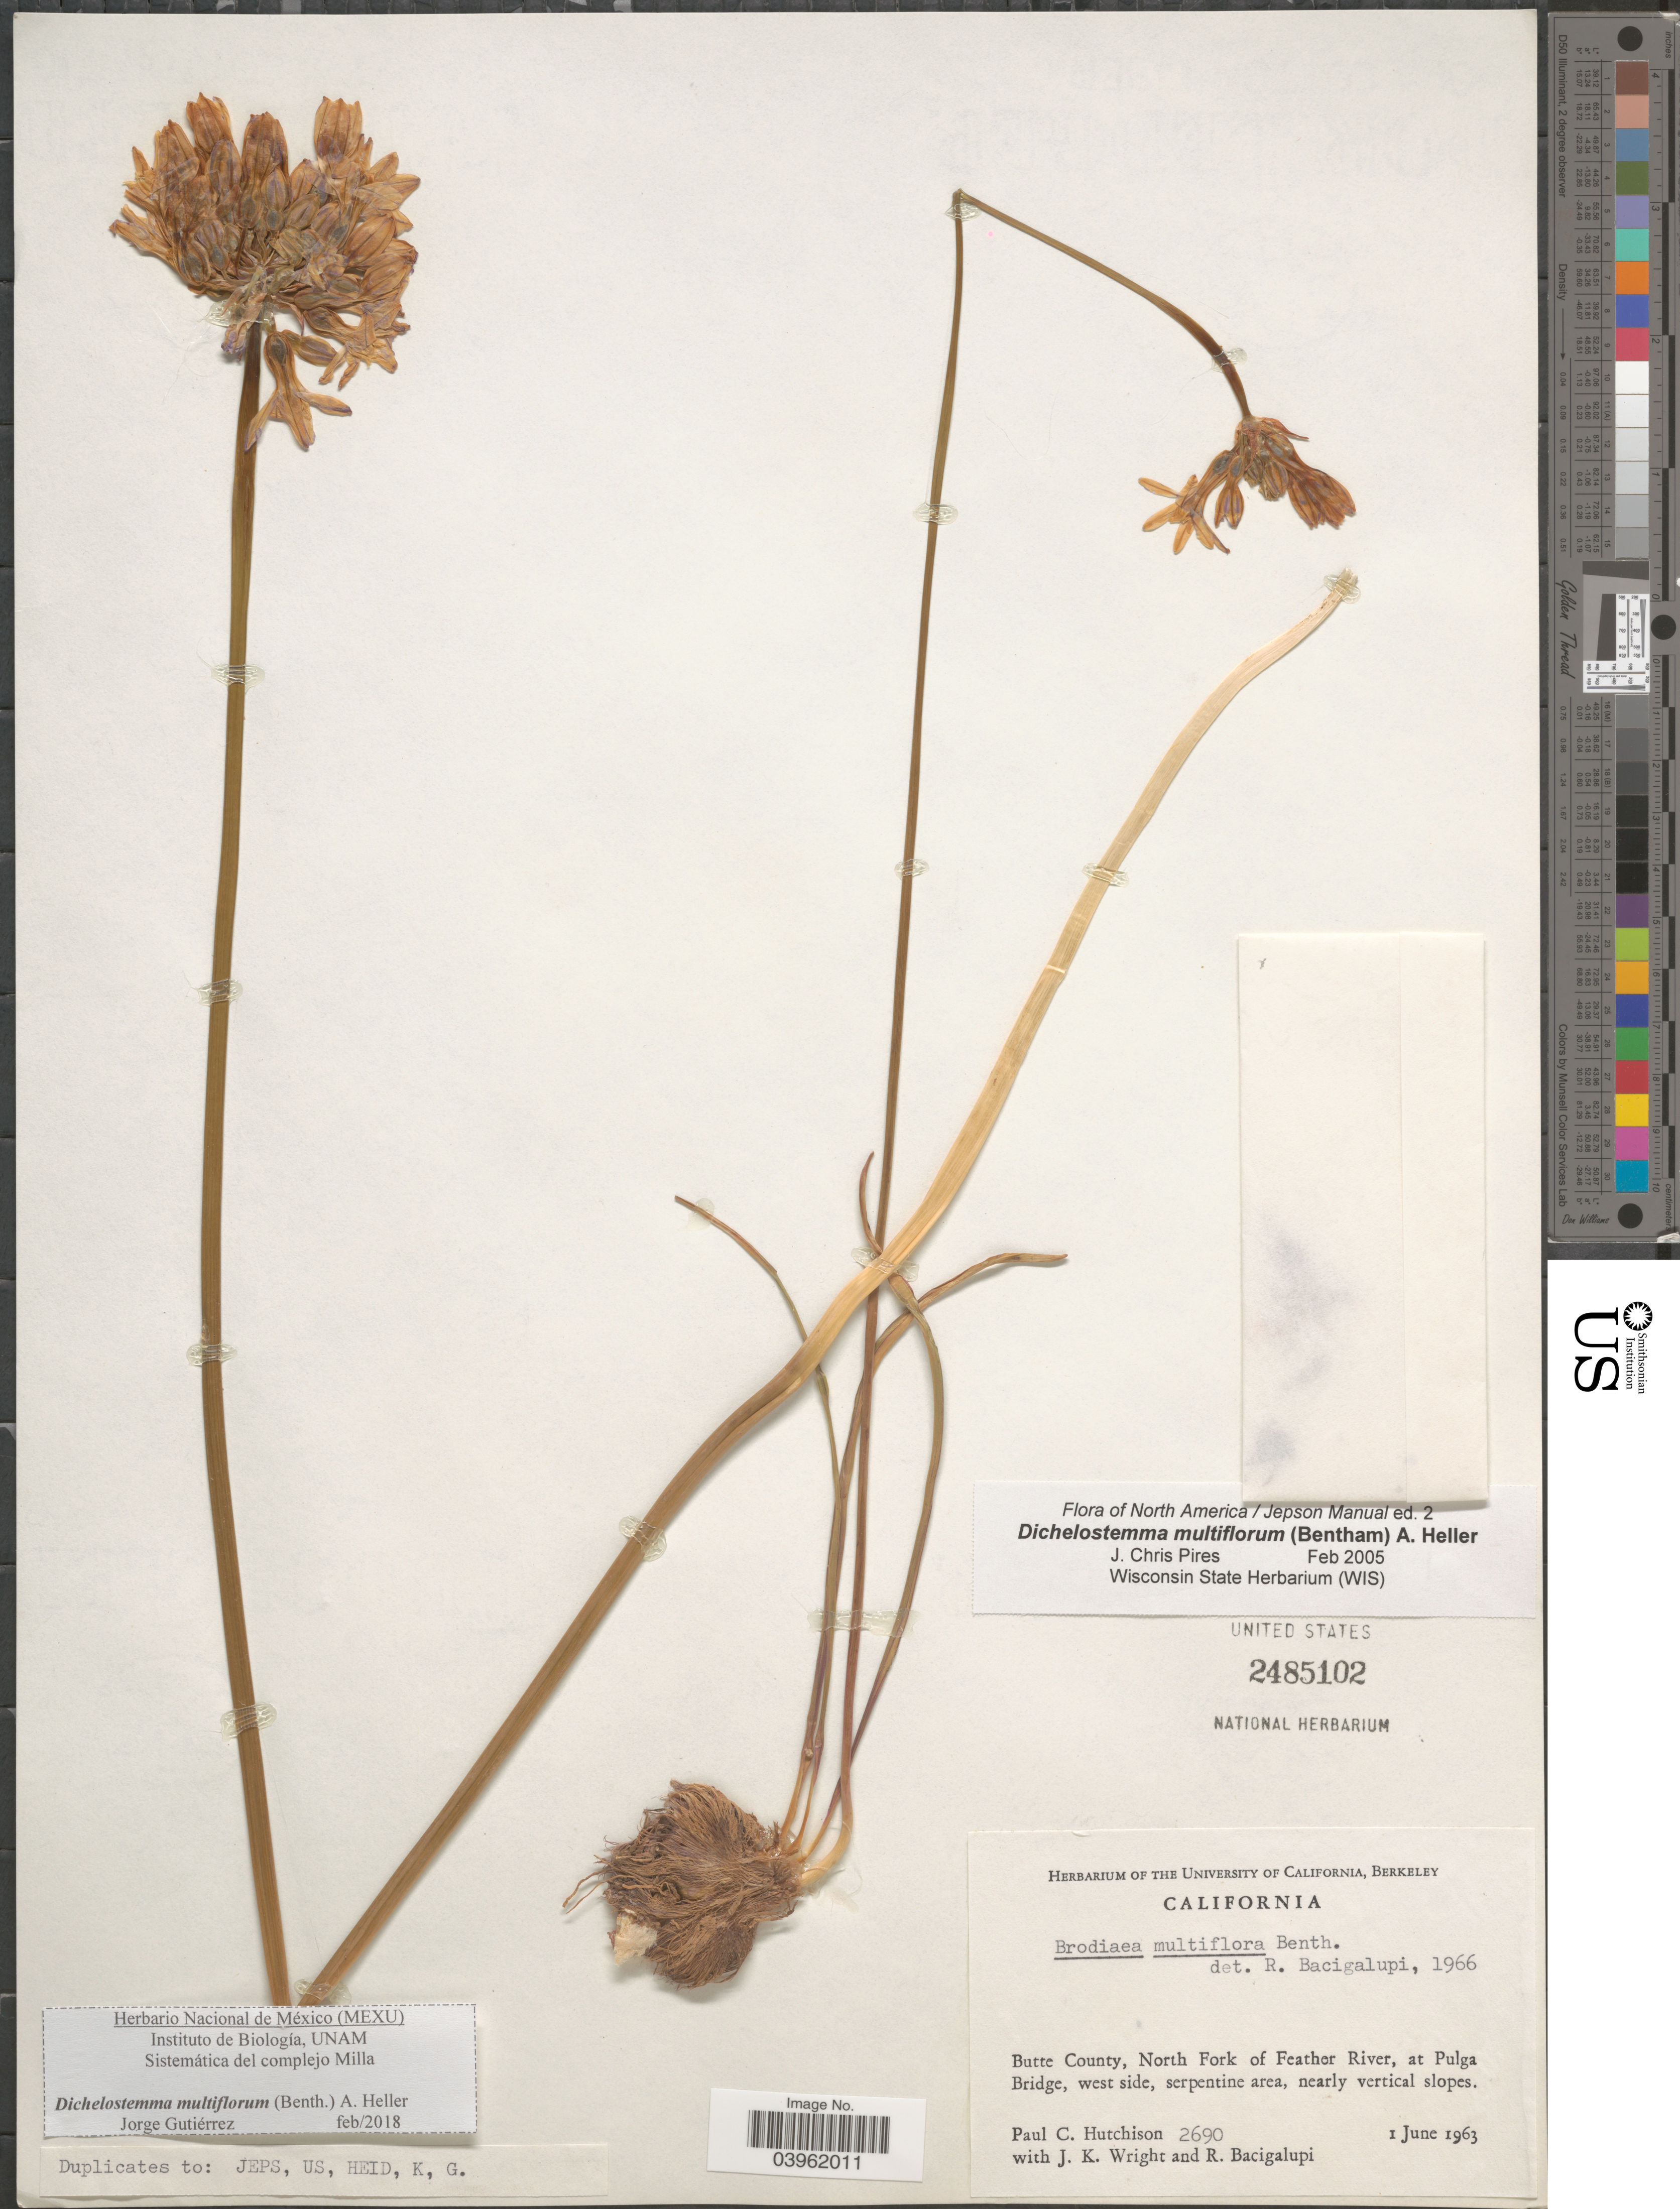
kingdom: Plantae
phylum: Tracheophyta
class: Liliopsida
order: Asparagales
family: Asparagaceae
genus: Dichelostemma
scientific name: Dichelostemma multiflorum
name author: (Benth.) A. Heller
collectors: P. C. Hutchison, J. K. Wright & R. Bacigalupi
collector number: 2690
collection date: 1963-06-01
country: United States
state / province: California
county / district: Butte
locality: Butte County, North Fork of Feather River, at Pulga Bridge, west side, serpentine area, nearly vertical slopes.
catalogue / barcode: US 2485102